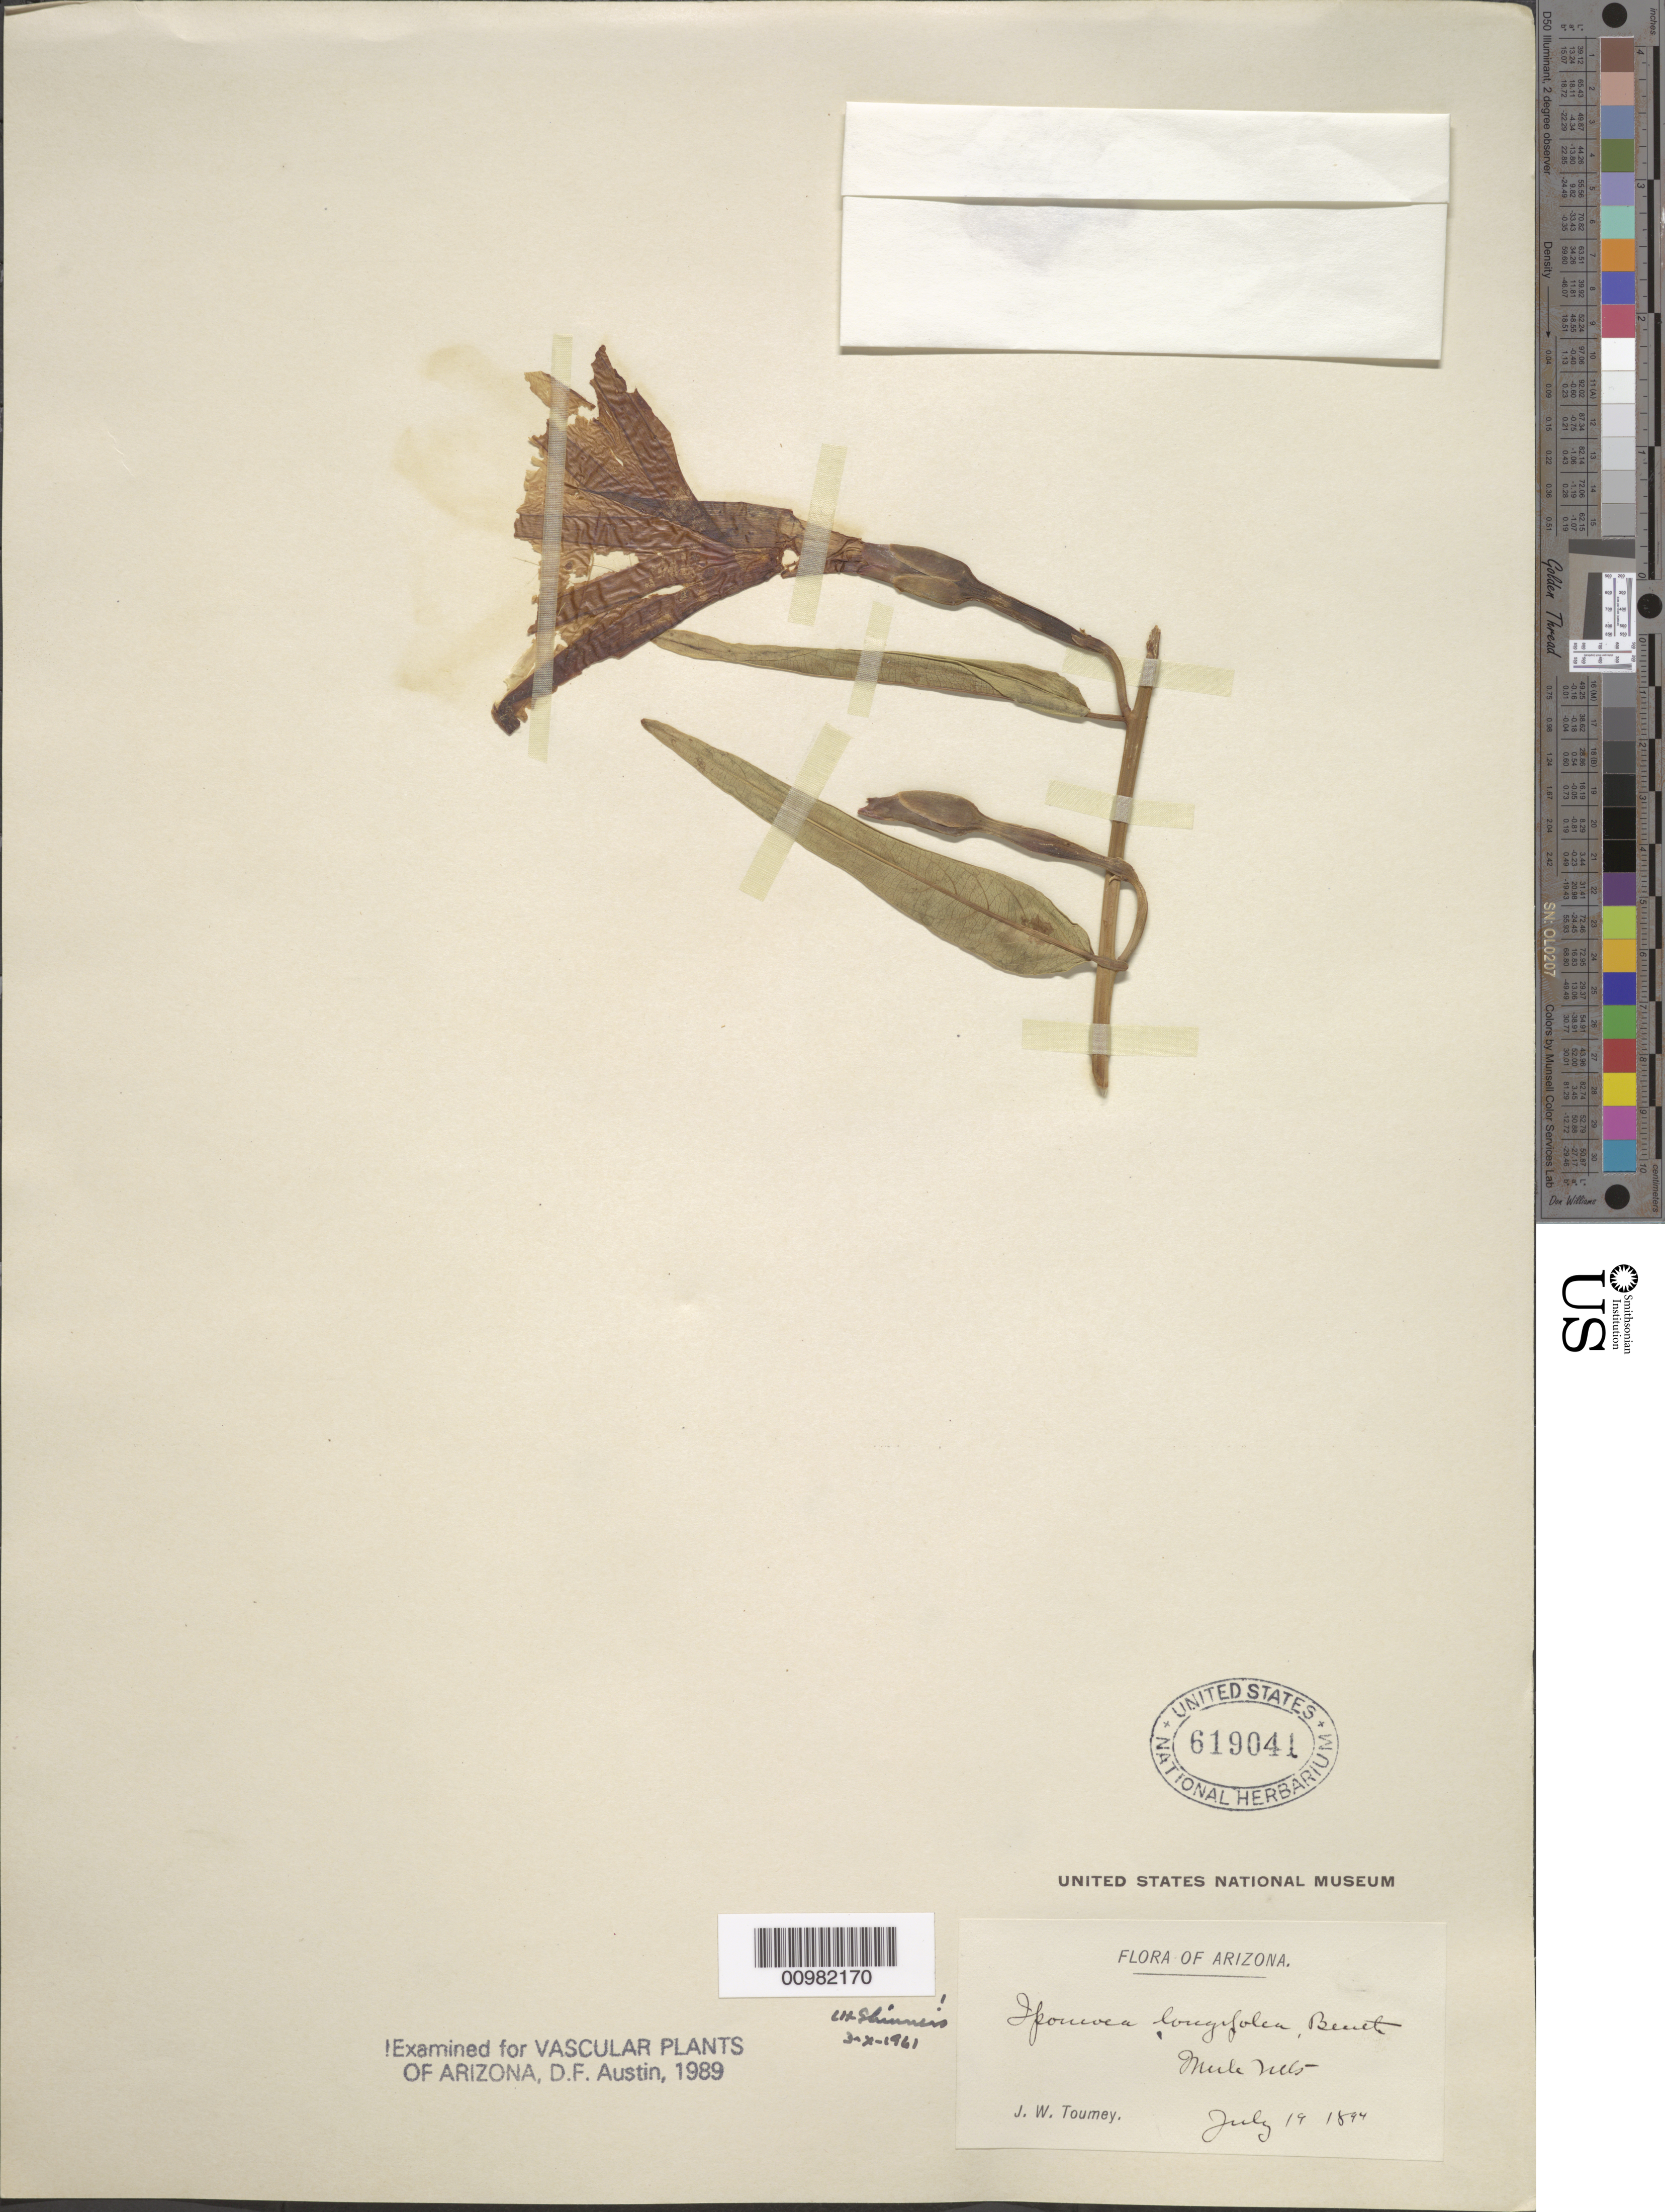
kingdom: Plantae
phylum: Tracheophyta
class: Magnoliopsida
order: Solanales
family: Convolvulaceae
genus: Ipomoea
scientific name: Ipomoea longifolia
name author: Benth.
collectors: J. W. Toumey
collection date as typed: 19 Jul 1894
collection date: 1894-07-19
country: United States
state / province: Arizona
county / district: Cochise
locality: Mule Mountains.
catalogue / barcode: US 619041